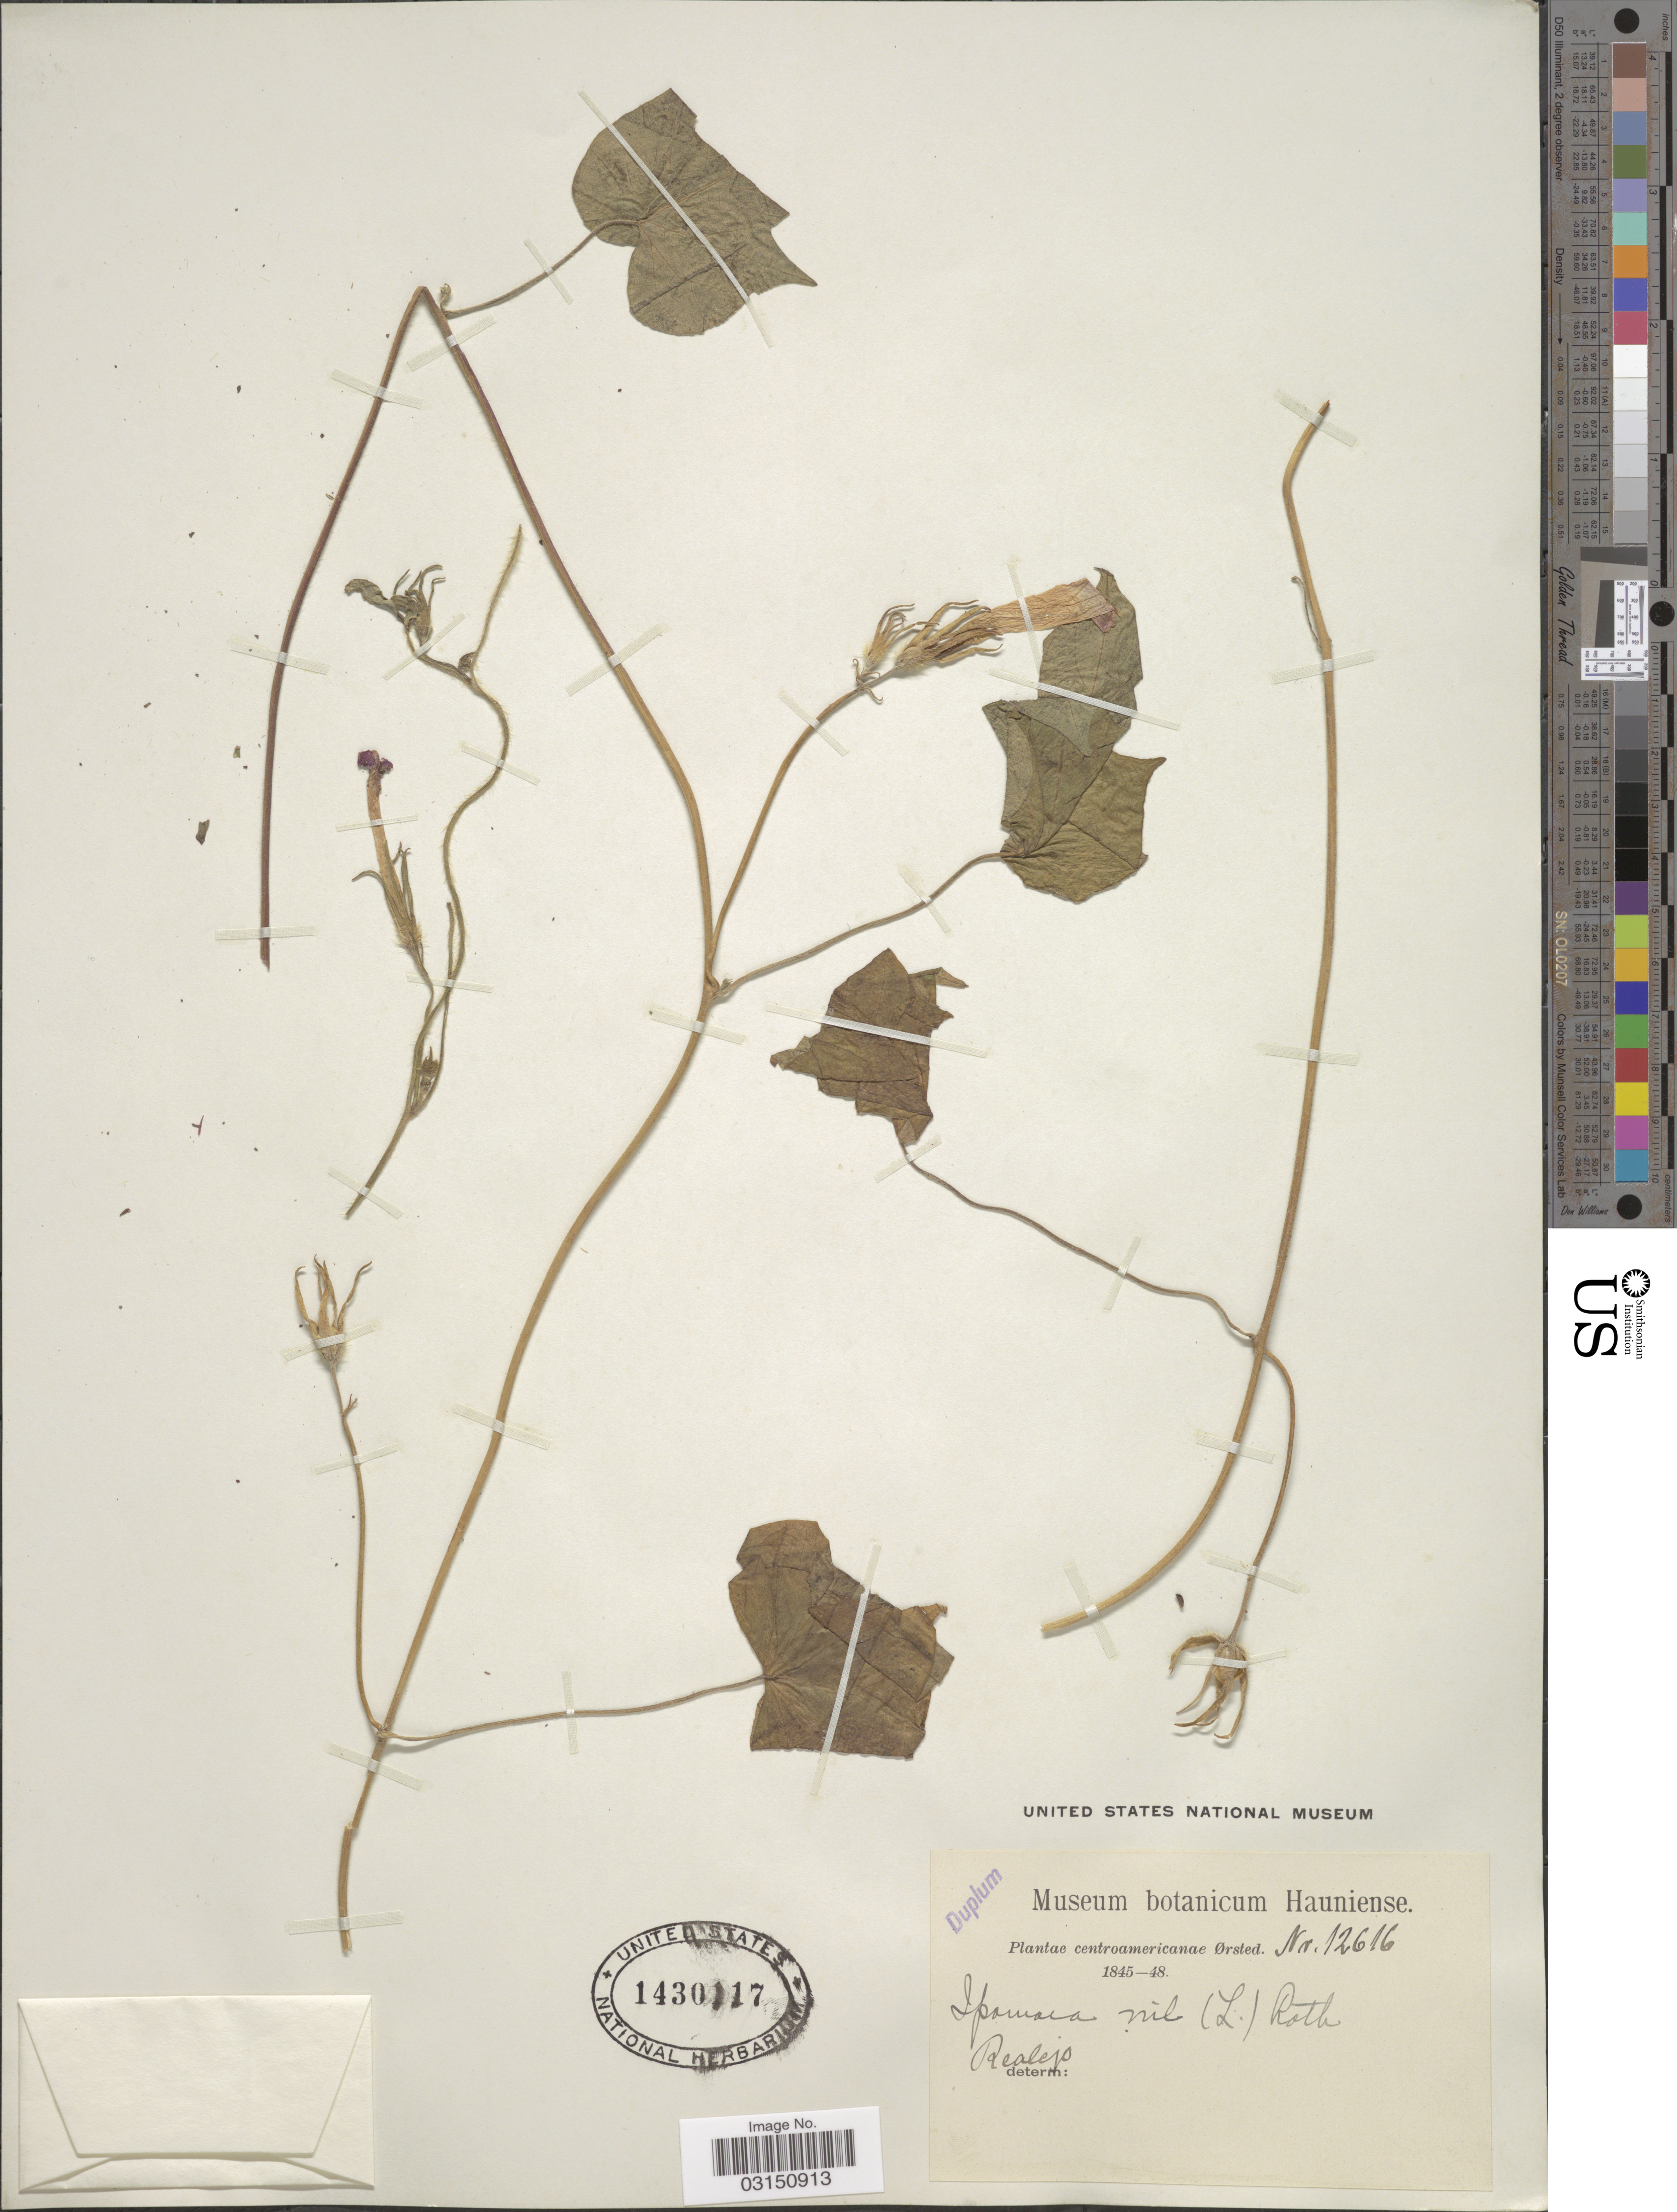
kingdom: Plantae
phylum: Tracheophyta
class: Magnoliopsida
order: Solanales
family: Convolvulaceae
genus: Ipomoea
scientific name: Ipomoea nil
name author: (L.) Roth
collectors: Ørsted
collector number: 12616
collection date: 1845/1848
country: Nicaragua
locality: Centroamericanae. Realejo.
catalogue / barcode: US 1430117